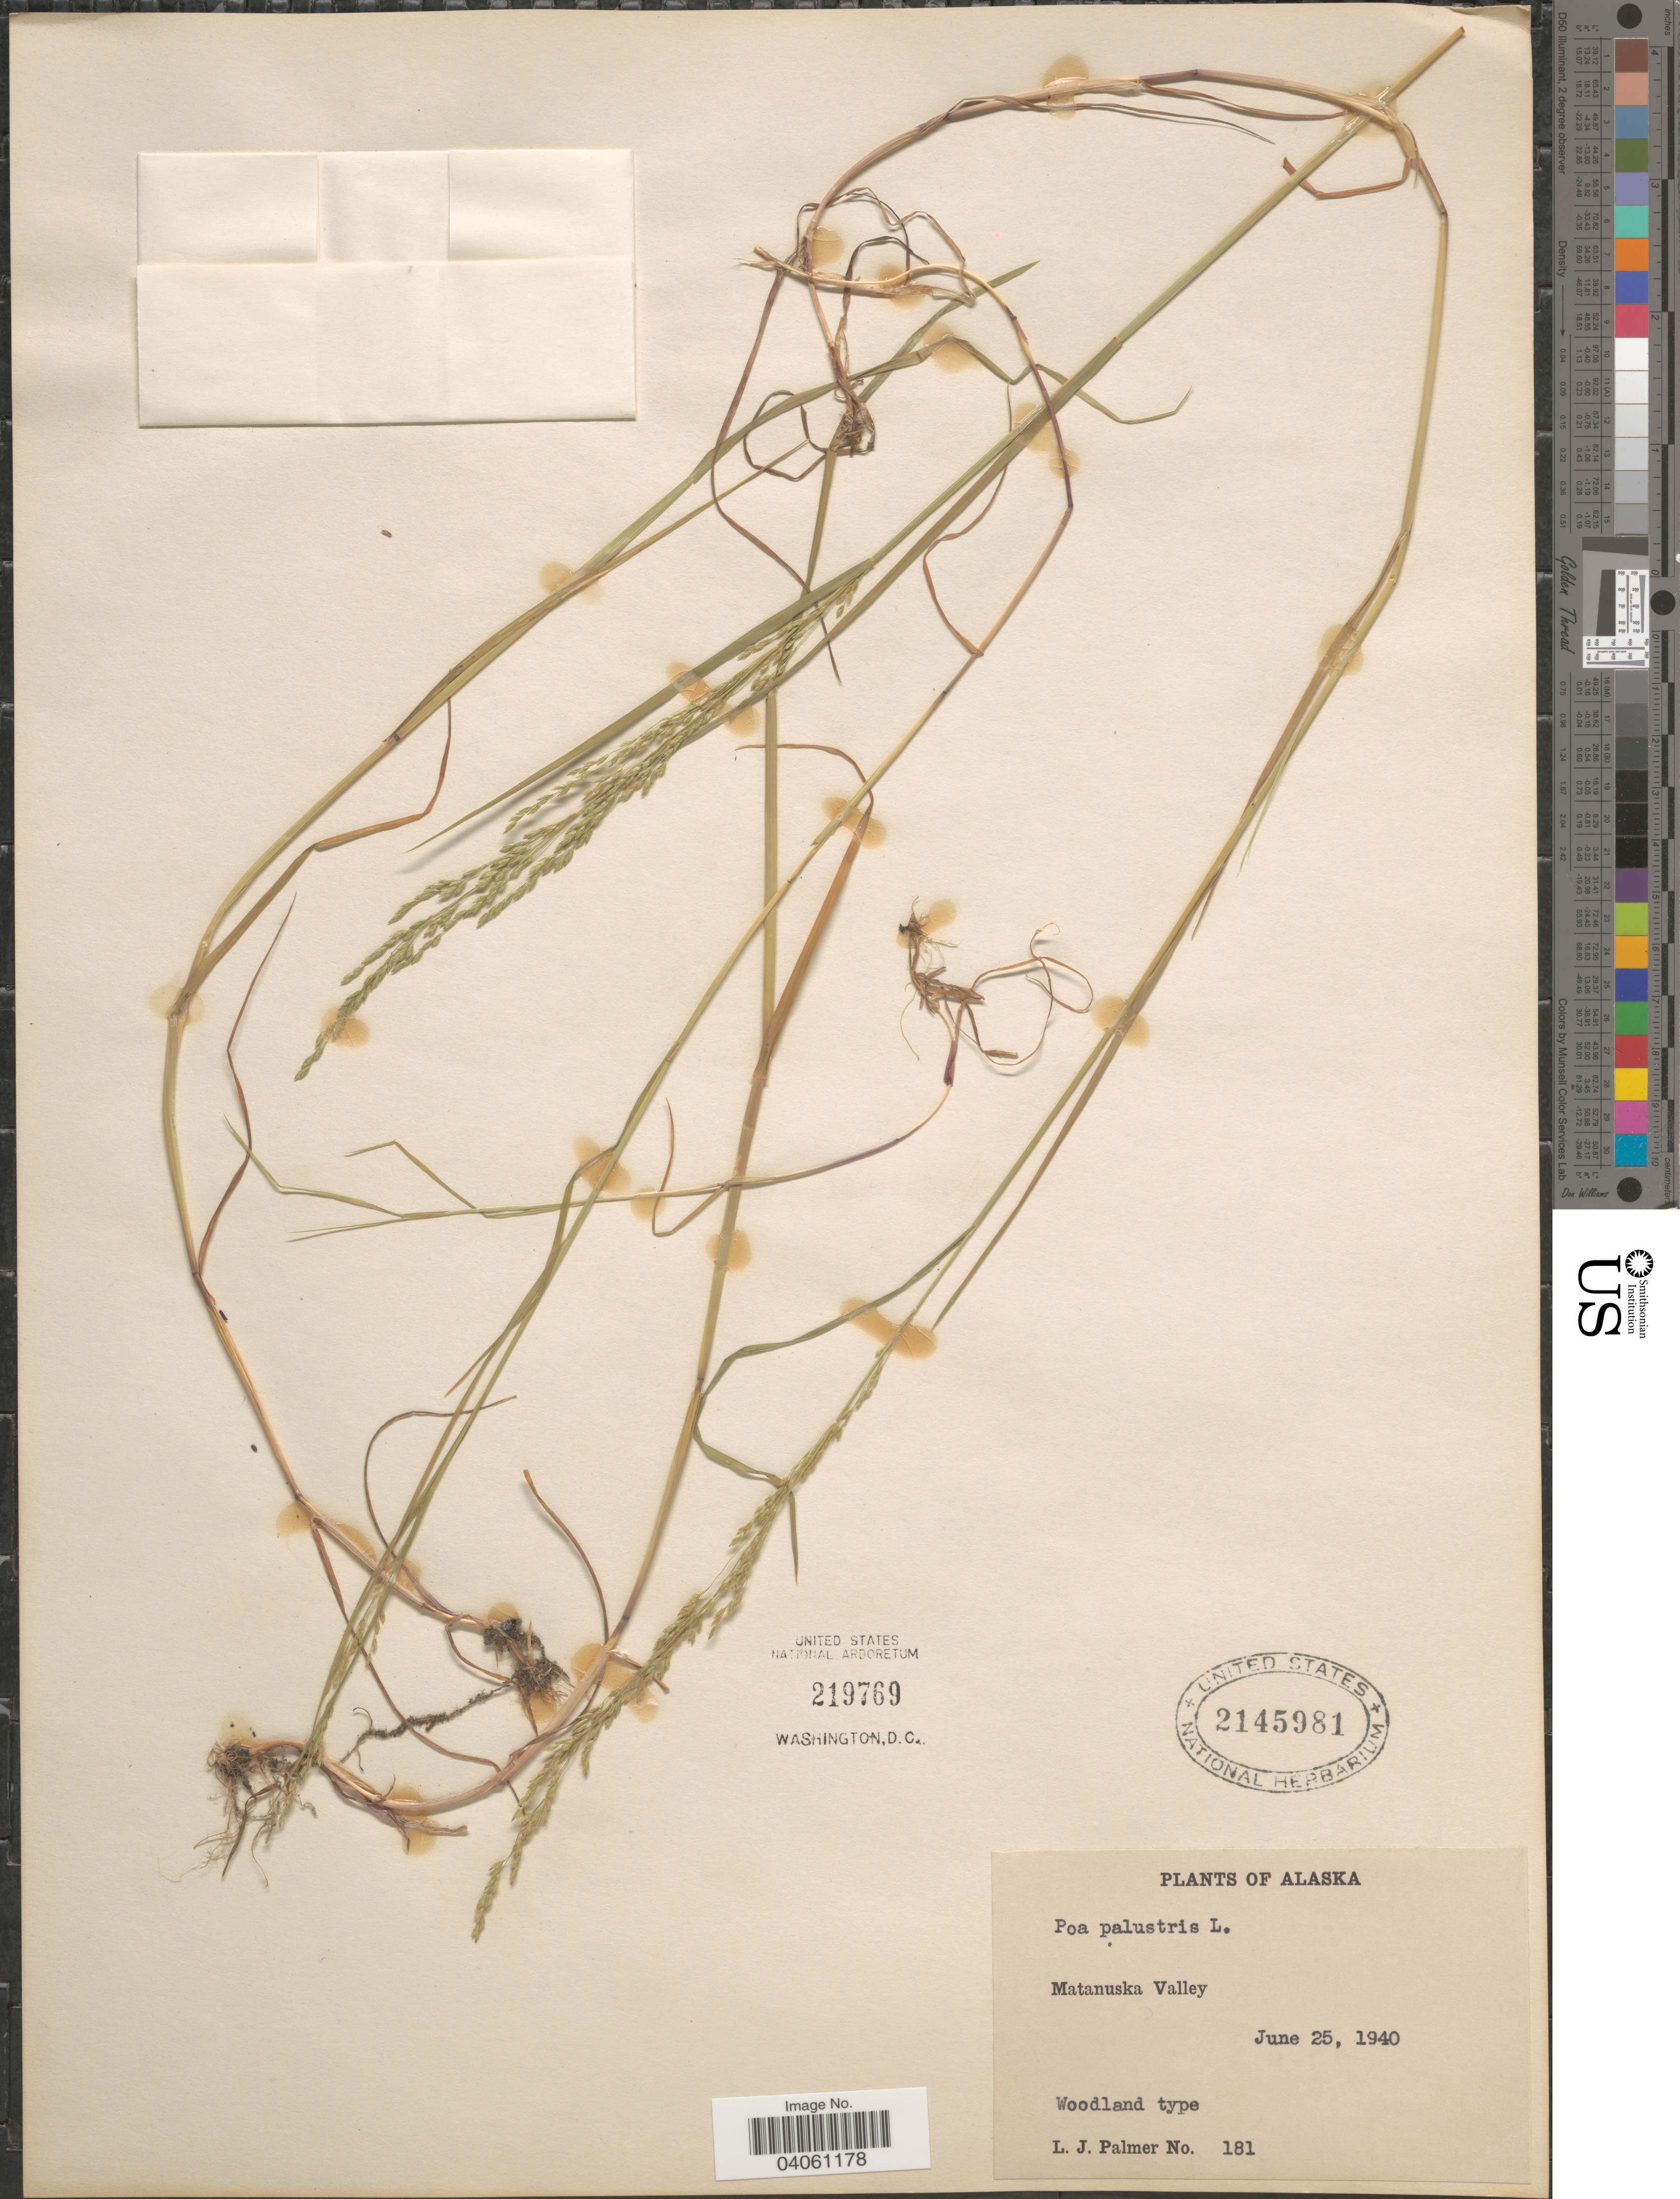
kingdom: Plantae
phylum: Tracheophyta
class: Liliopsida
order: Poales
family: Poaceae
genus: Poa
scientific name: Poa palustris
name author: L.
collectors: L. J. Palmer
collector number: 181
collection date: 1940-06-25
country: United States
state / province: Alaska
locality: Matanuska Valley.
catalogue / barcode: US 2145981